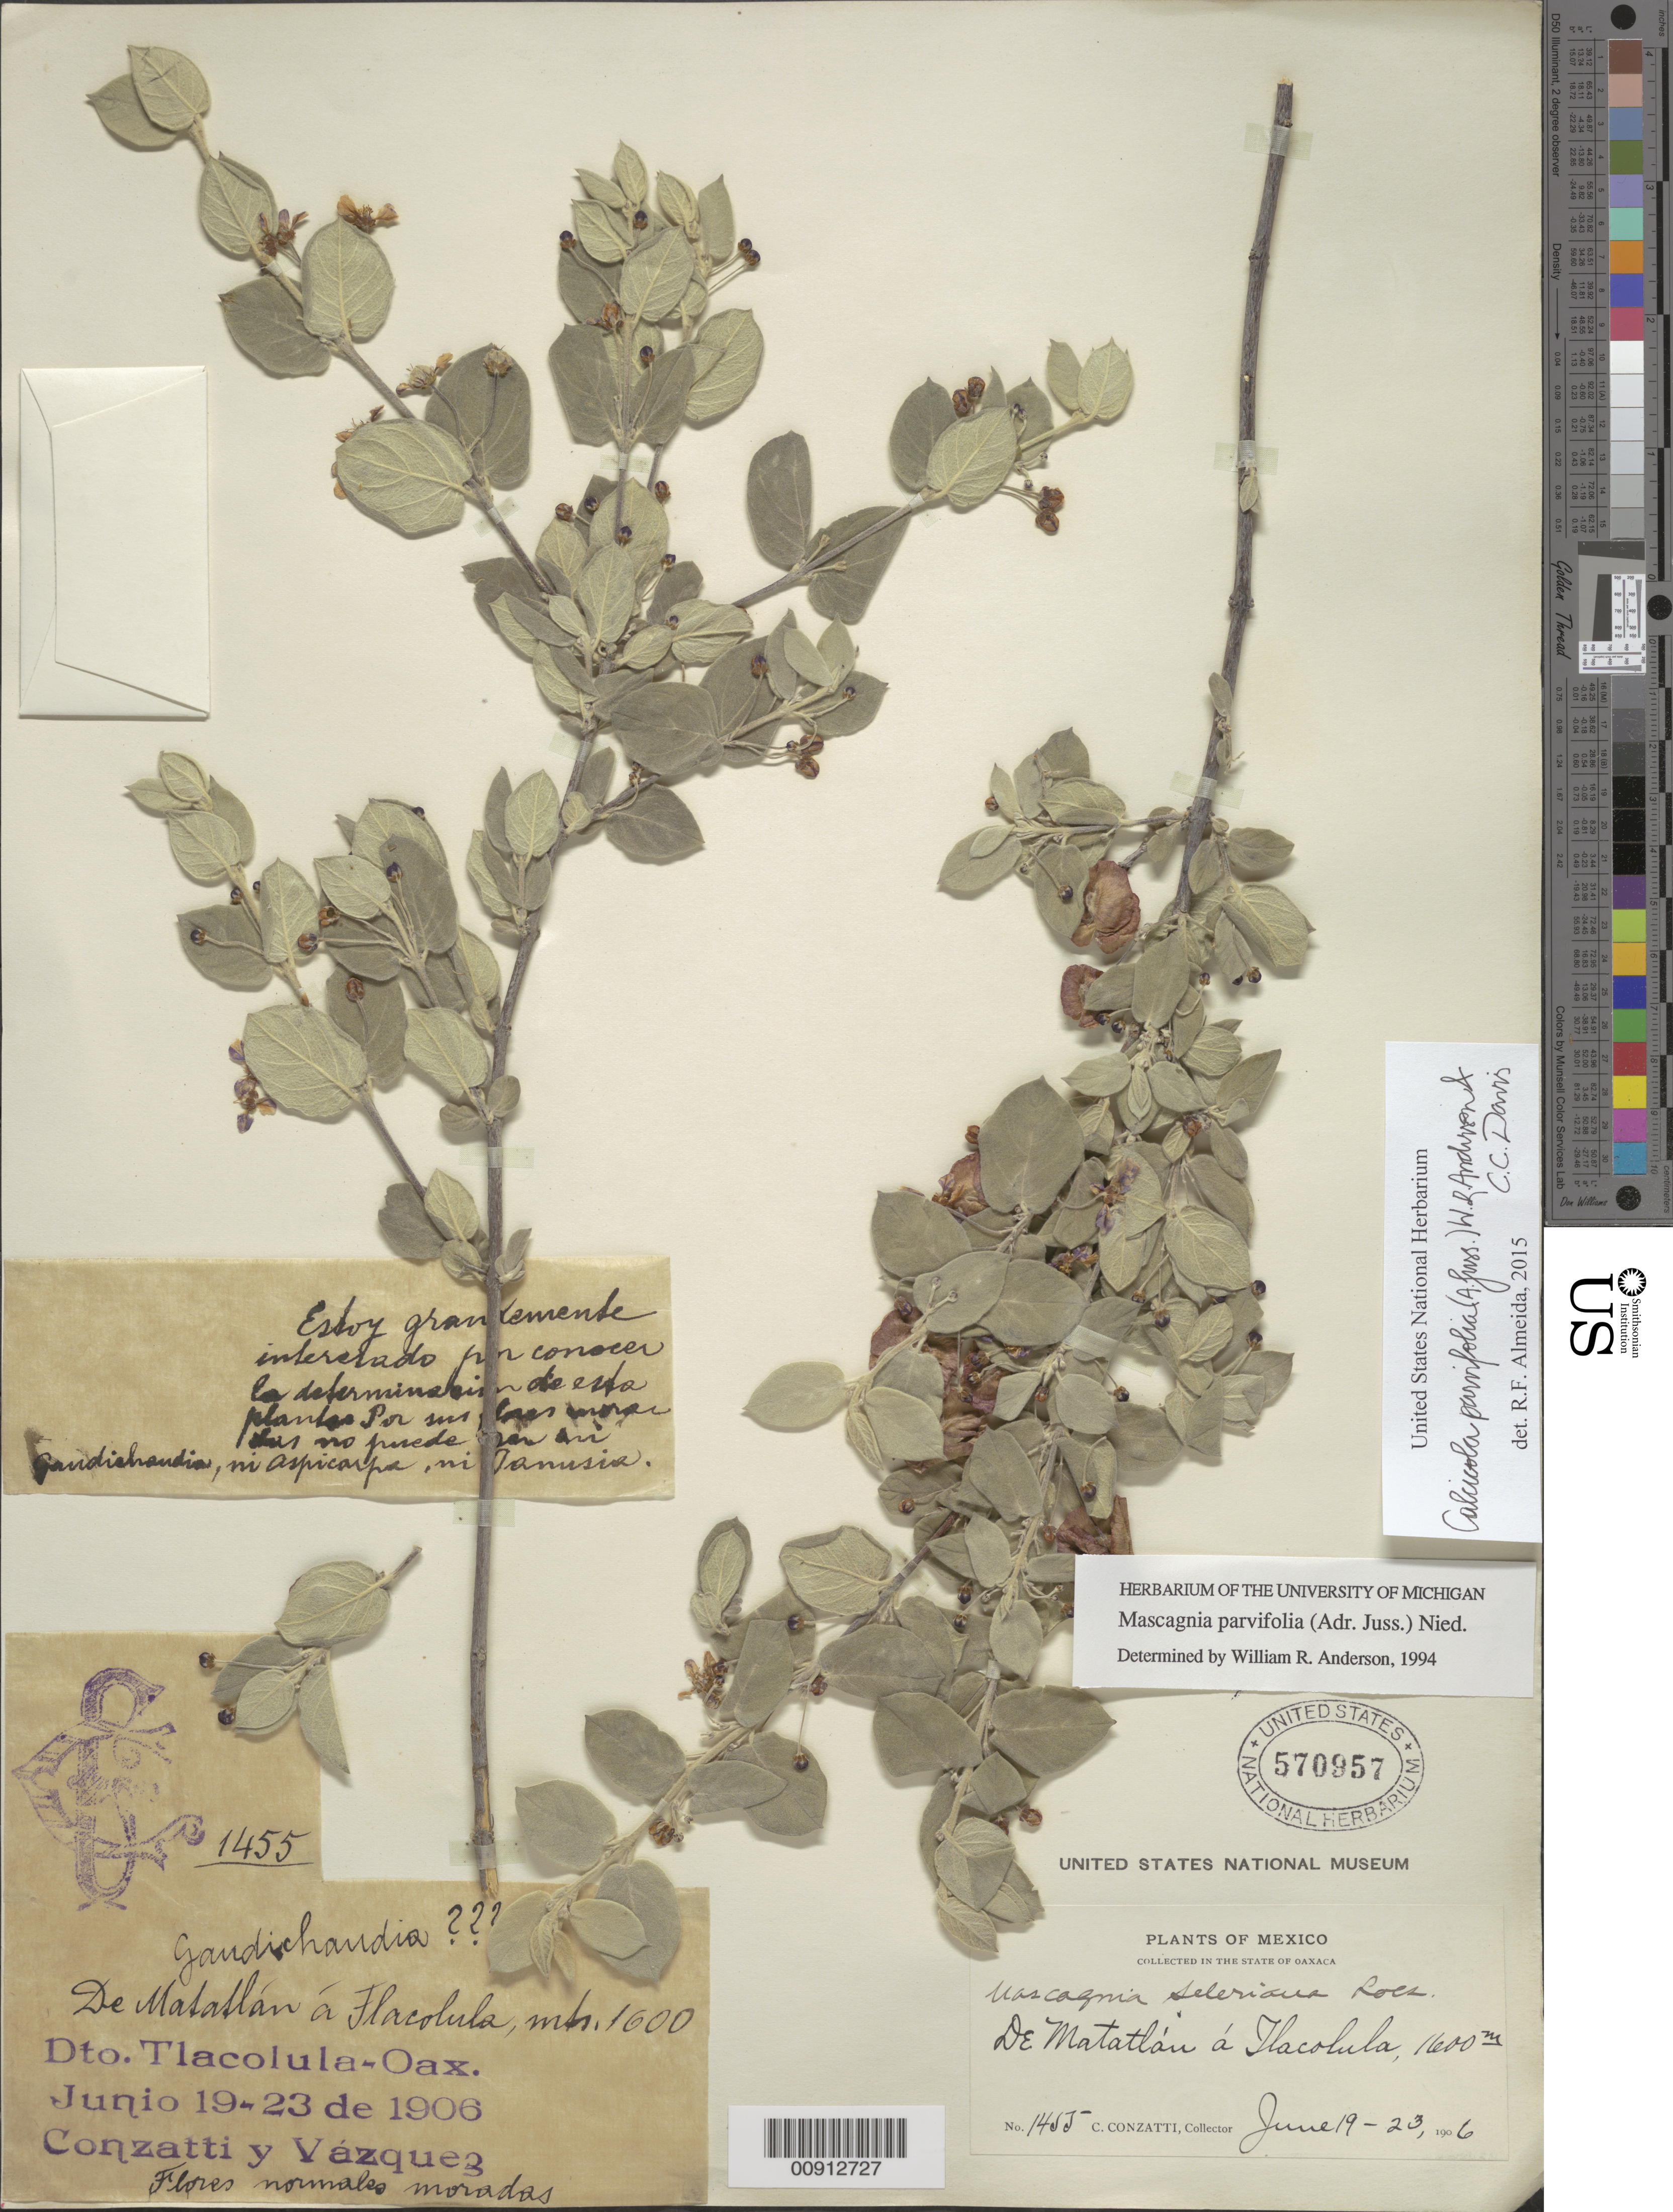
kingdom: Plantae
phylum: Tracheophyta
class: Magnoliopsida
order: Malpighiales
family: Malpighiaceae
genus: Calcicola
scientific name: Calcicola parvifolia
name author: (A. Juss.) W.R. Anderson & C. Davis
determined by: De Almeida, R. F., (HUEFS), Universidade Estadual de Feira de Santana (BRAZIL)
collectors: C. Conzatti & -. Vazquez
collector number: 1455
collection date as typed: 19 Jun 1906 to 23 Jun 1906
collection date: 1906-06-19/1906-06-23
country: Mexico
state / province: Oaxaca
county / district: Tlacolula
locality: De Matatlán a Tlacolula. Dto. Tlacolula, Oaxaca.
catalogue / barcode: US 570957